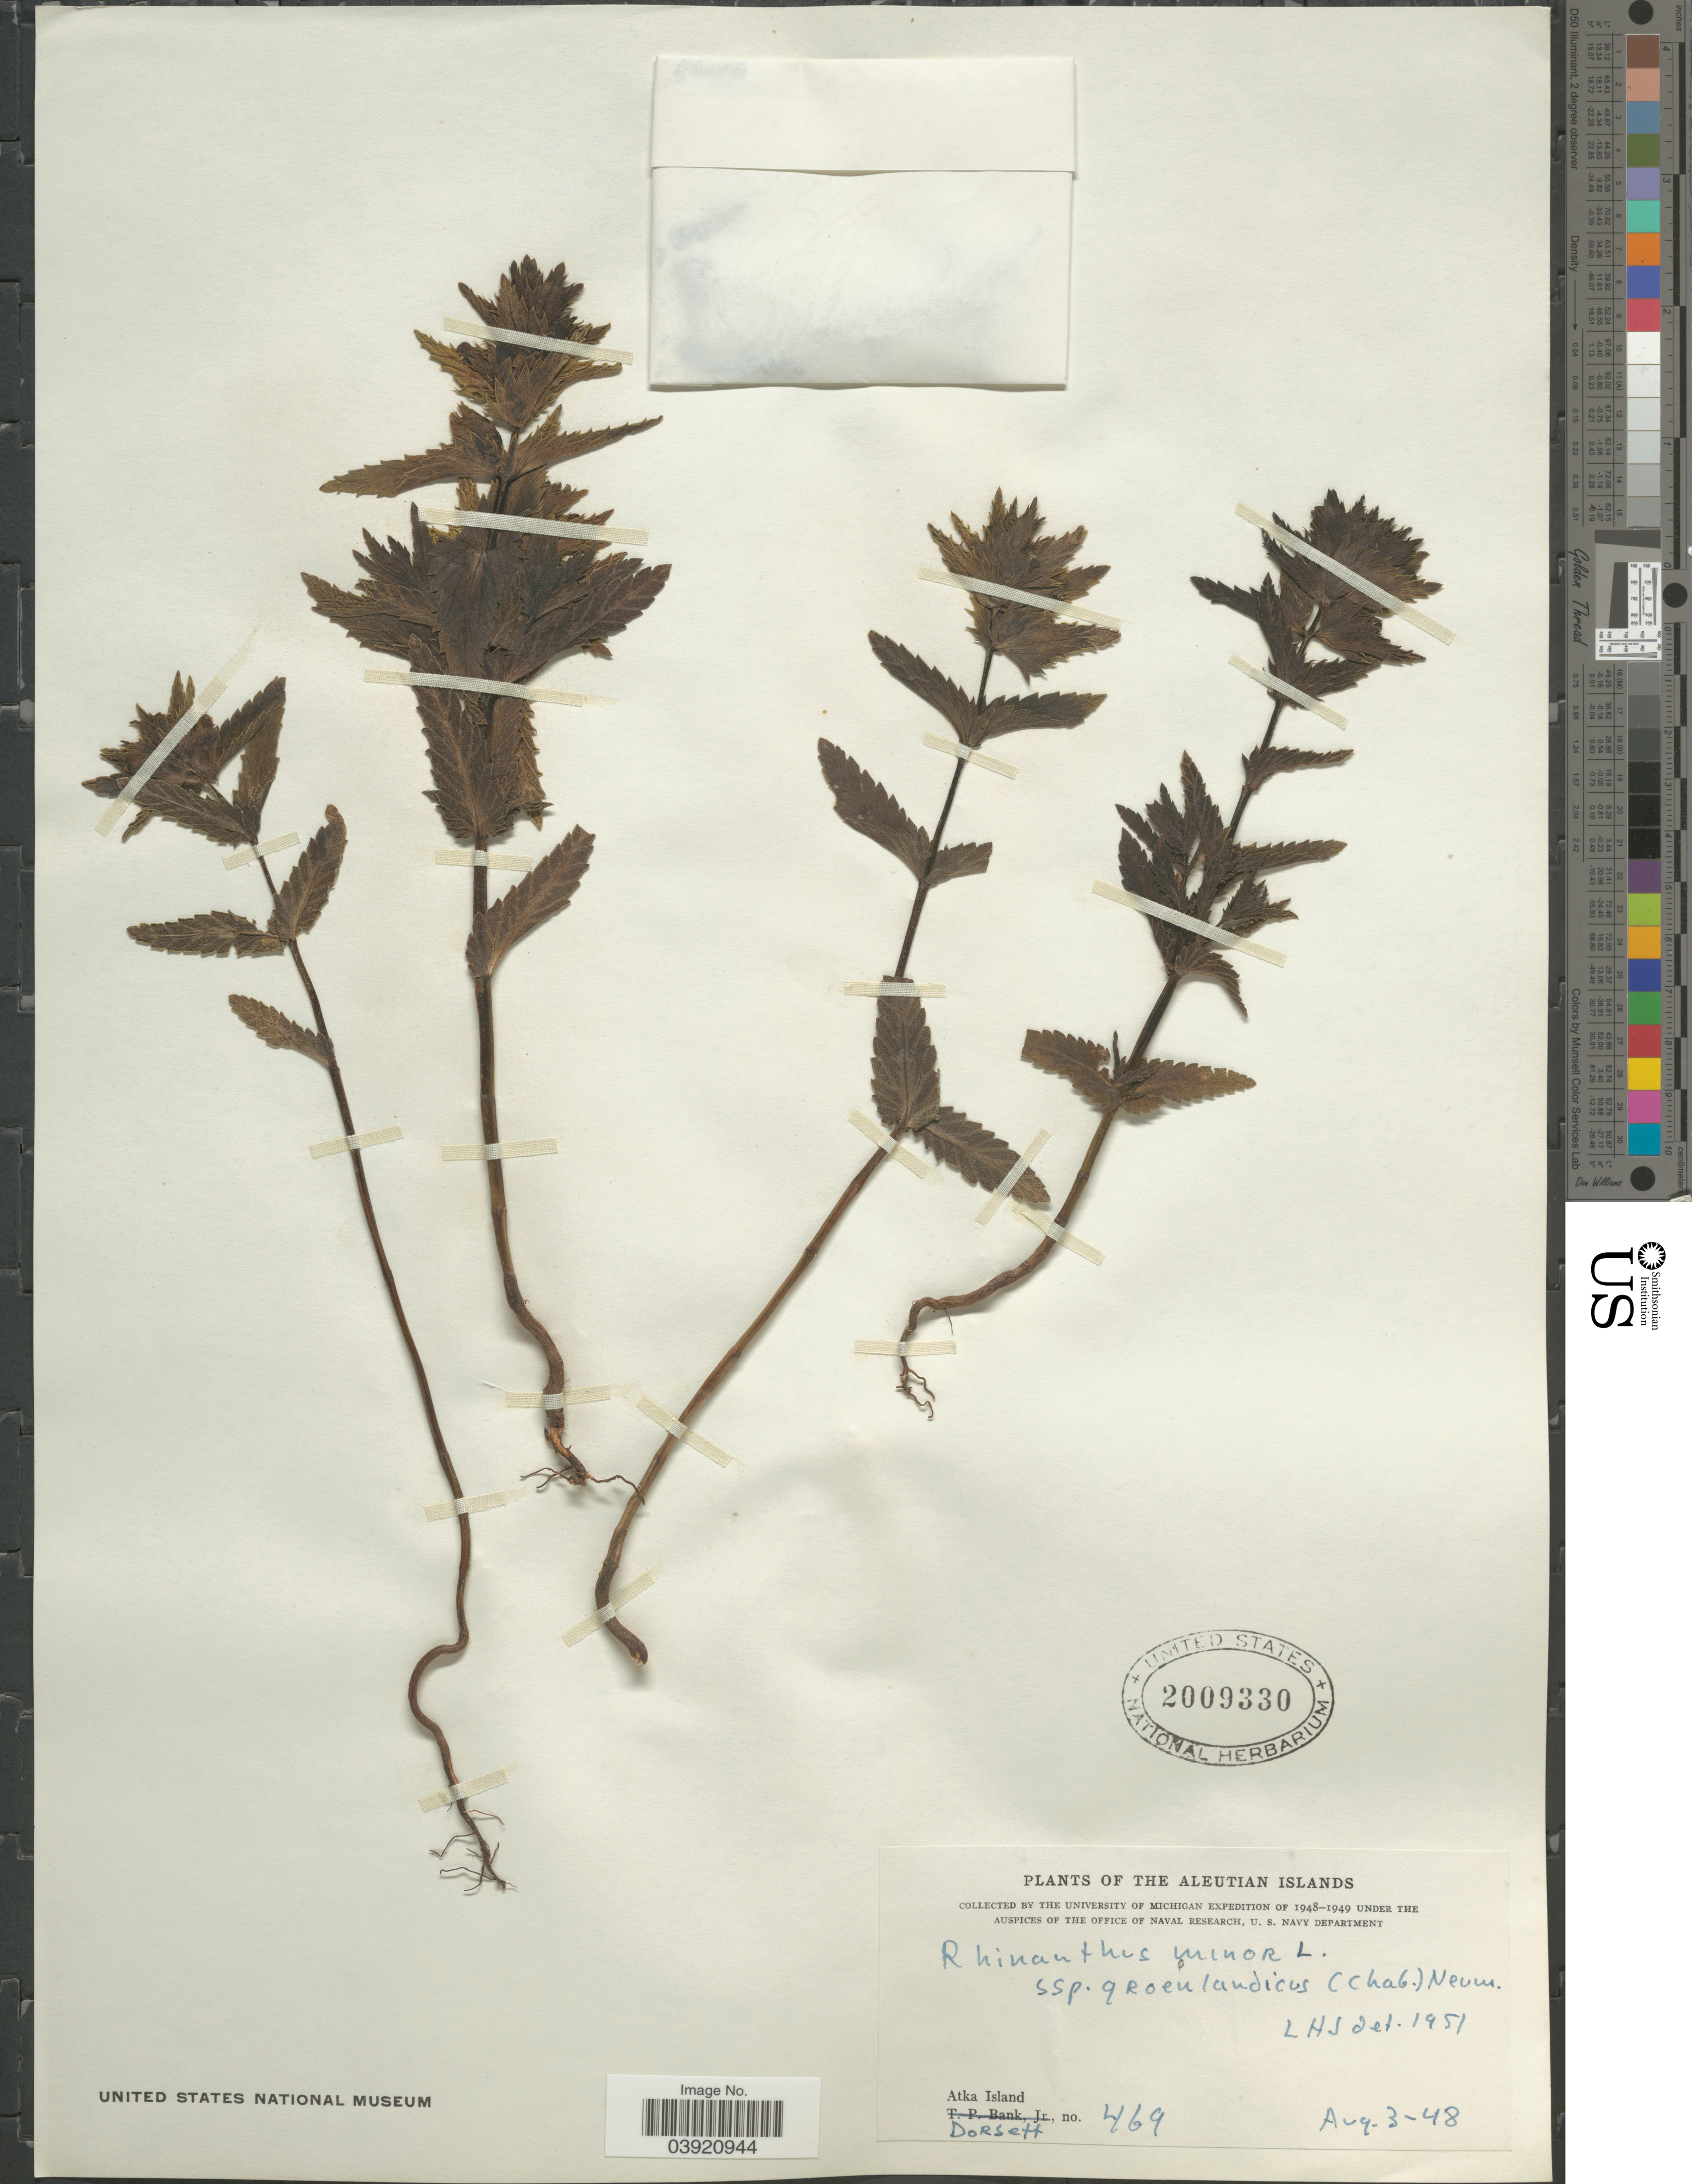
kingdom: Plantae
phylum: Tracheophyta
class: Magnoliopsida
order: Lamiales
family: Orobanchaceae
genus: Rhinanthus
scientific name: Rhinanthus major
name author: L.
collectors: -- Dorsett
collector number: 469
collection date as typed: Transcribed d/m/y: 3/8/48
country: United States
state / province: Alaska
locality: Aleutian Islands. Atka Island.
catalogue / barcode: US 2009330